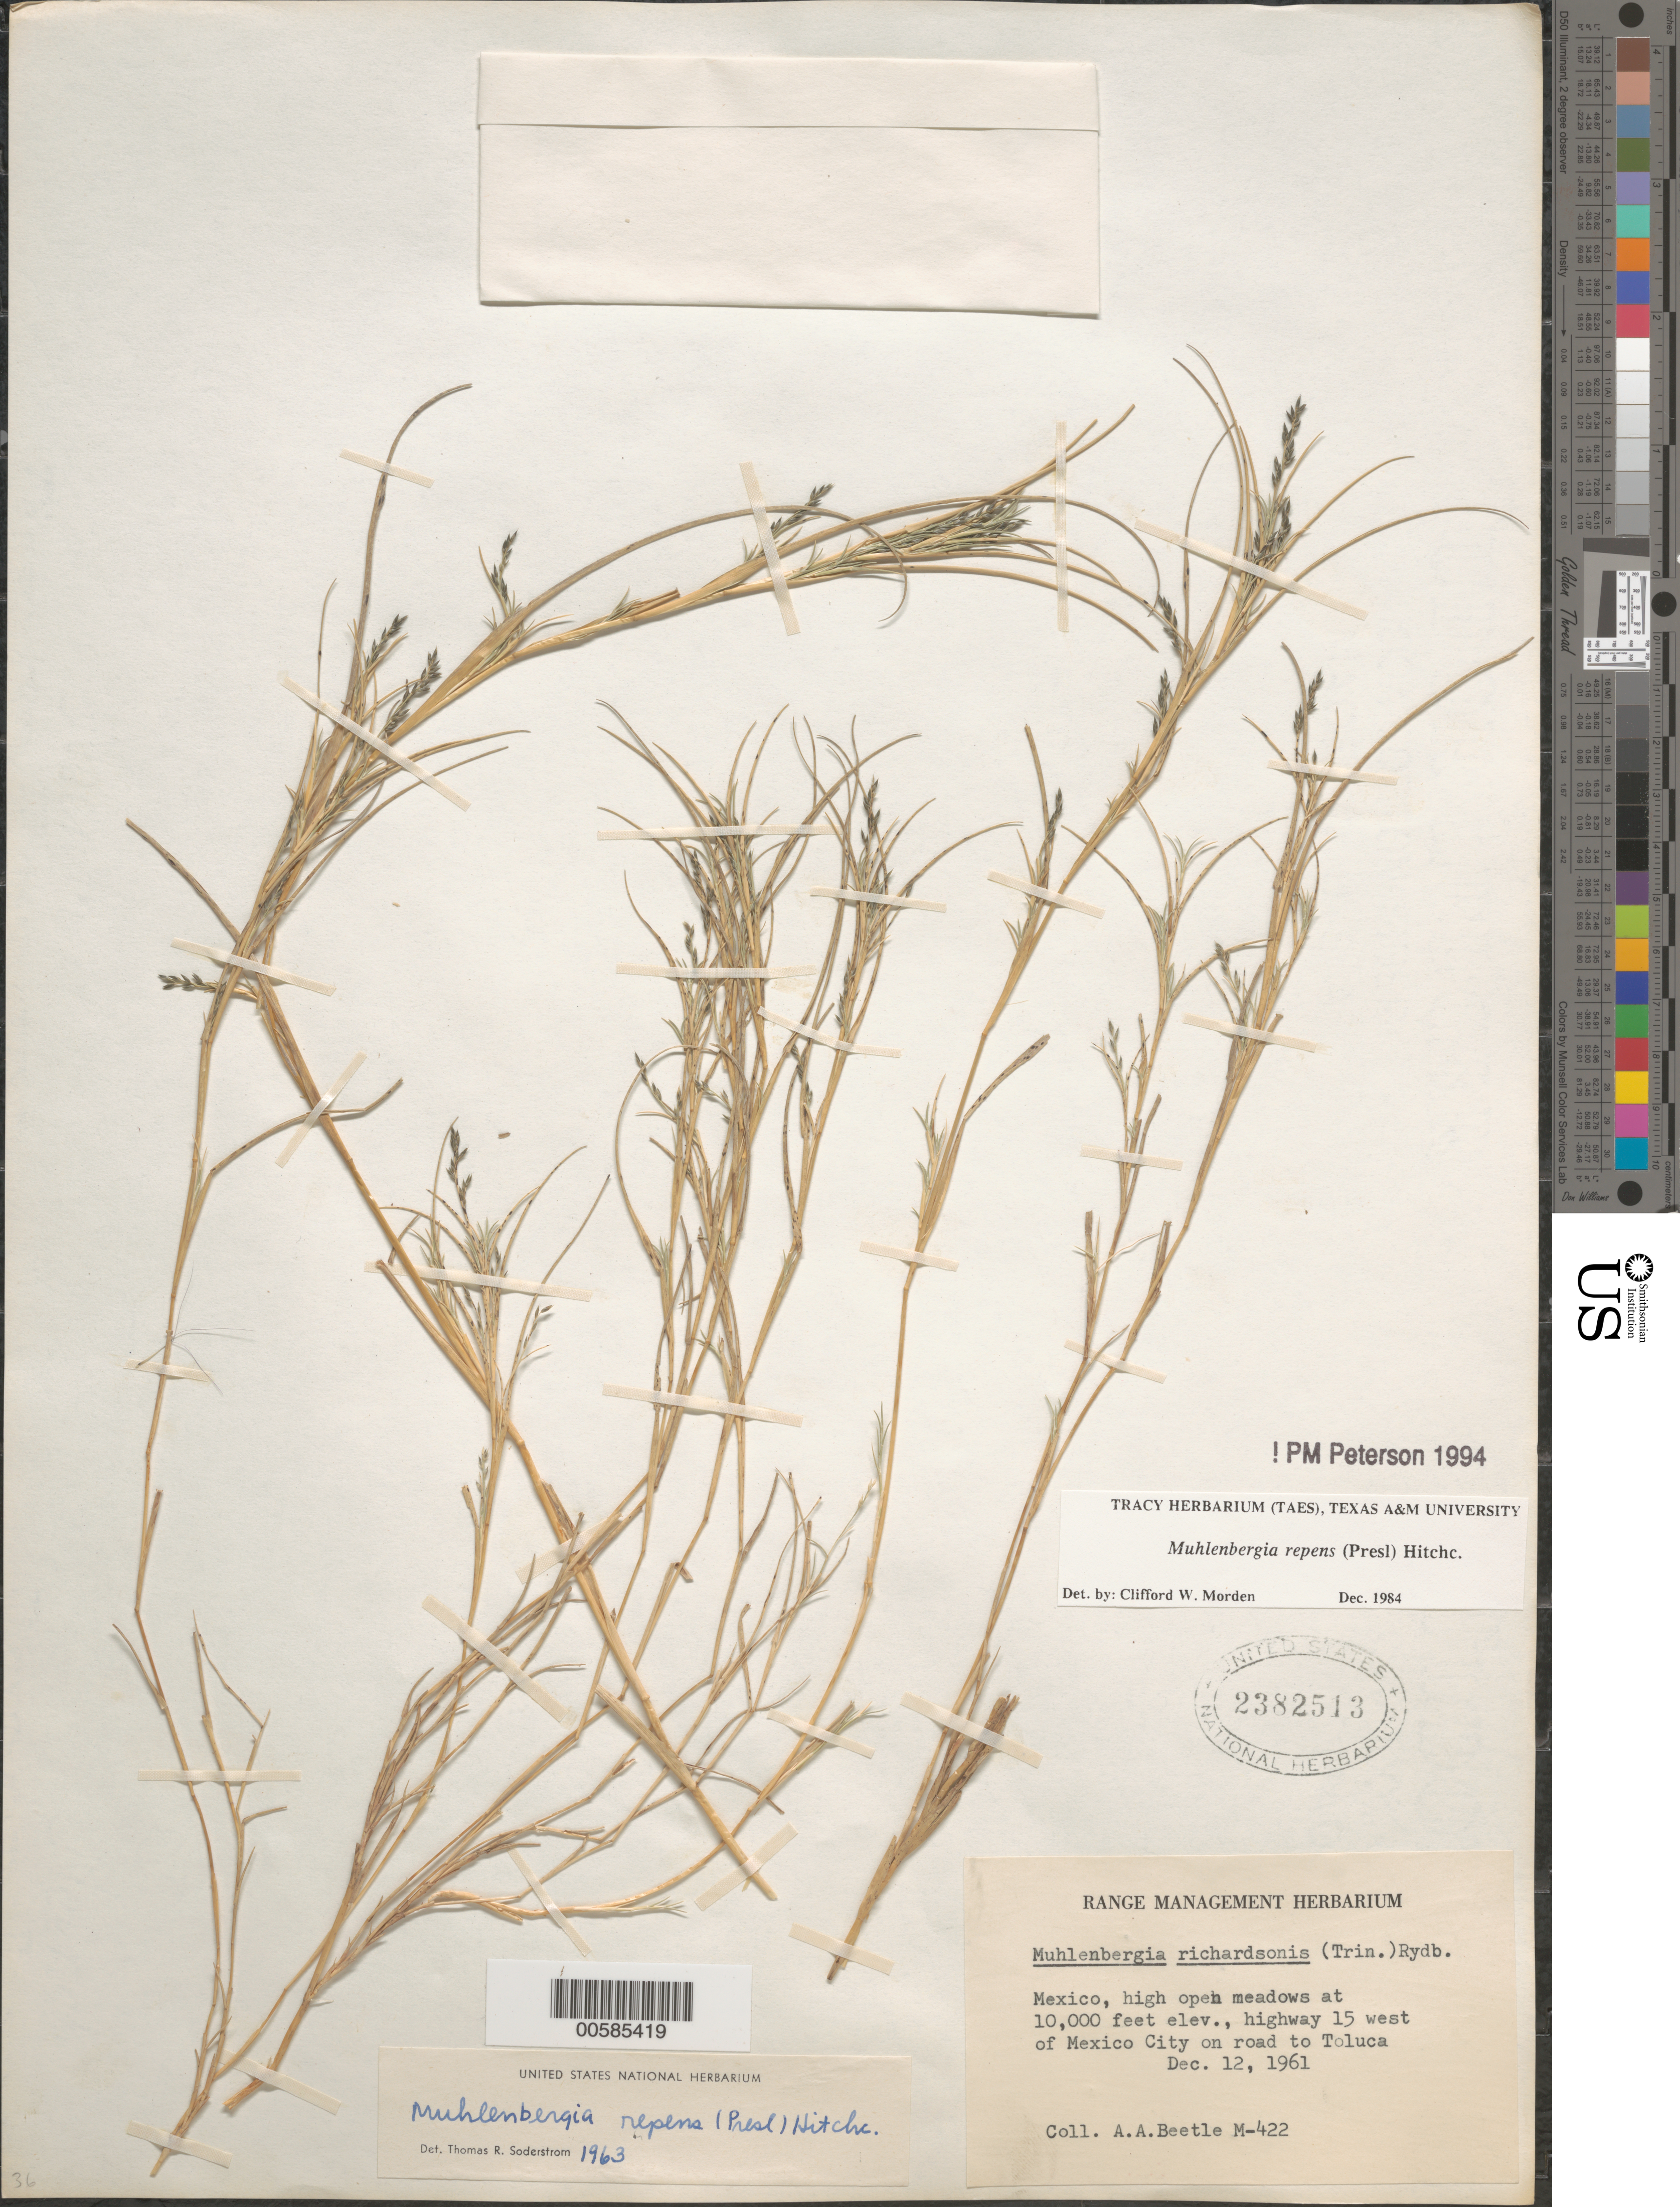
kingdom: Plantae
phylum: Tracheophyta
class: Liliopsida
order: Poales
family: Poaceae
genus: Muhlenbergia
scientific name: Muhlenbergia repens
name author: (J. Presl) Hitchc.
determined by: Morden, C. W.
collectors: A. A. Beetle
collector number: M-422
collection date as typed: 12 Dec 1961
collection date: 1961-12-12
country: Mexico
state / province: México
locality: Hwy 15 W of Mexico City on road to Toluca.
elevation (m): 3048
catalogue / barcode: US 2382513